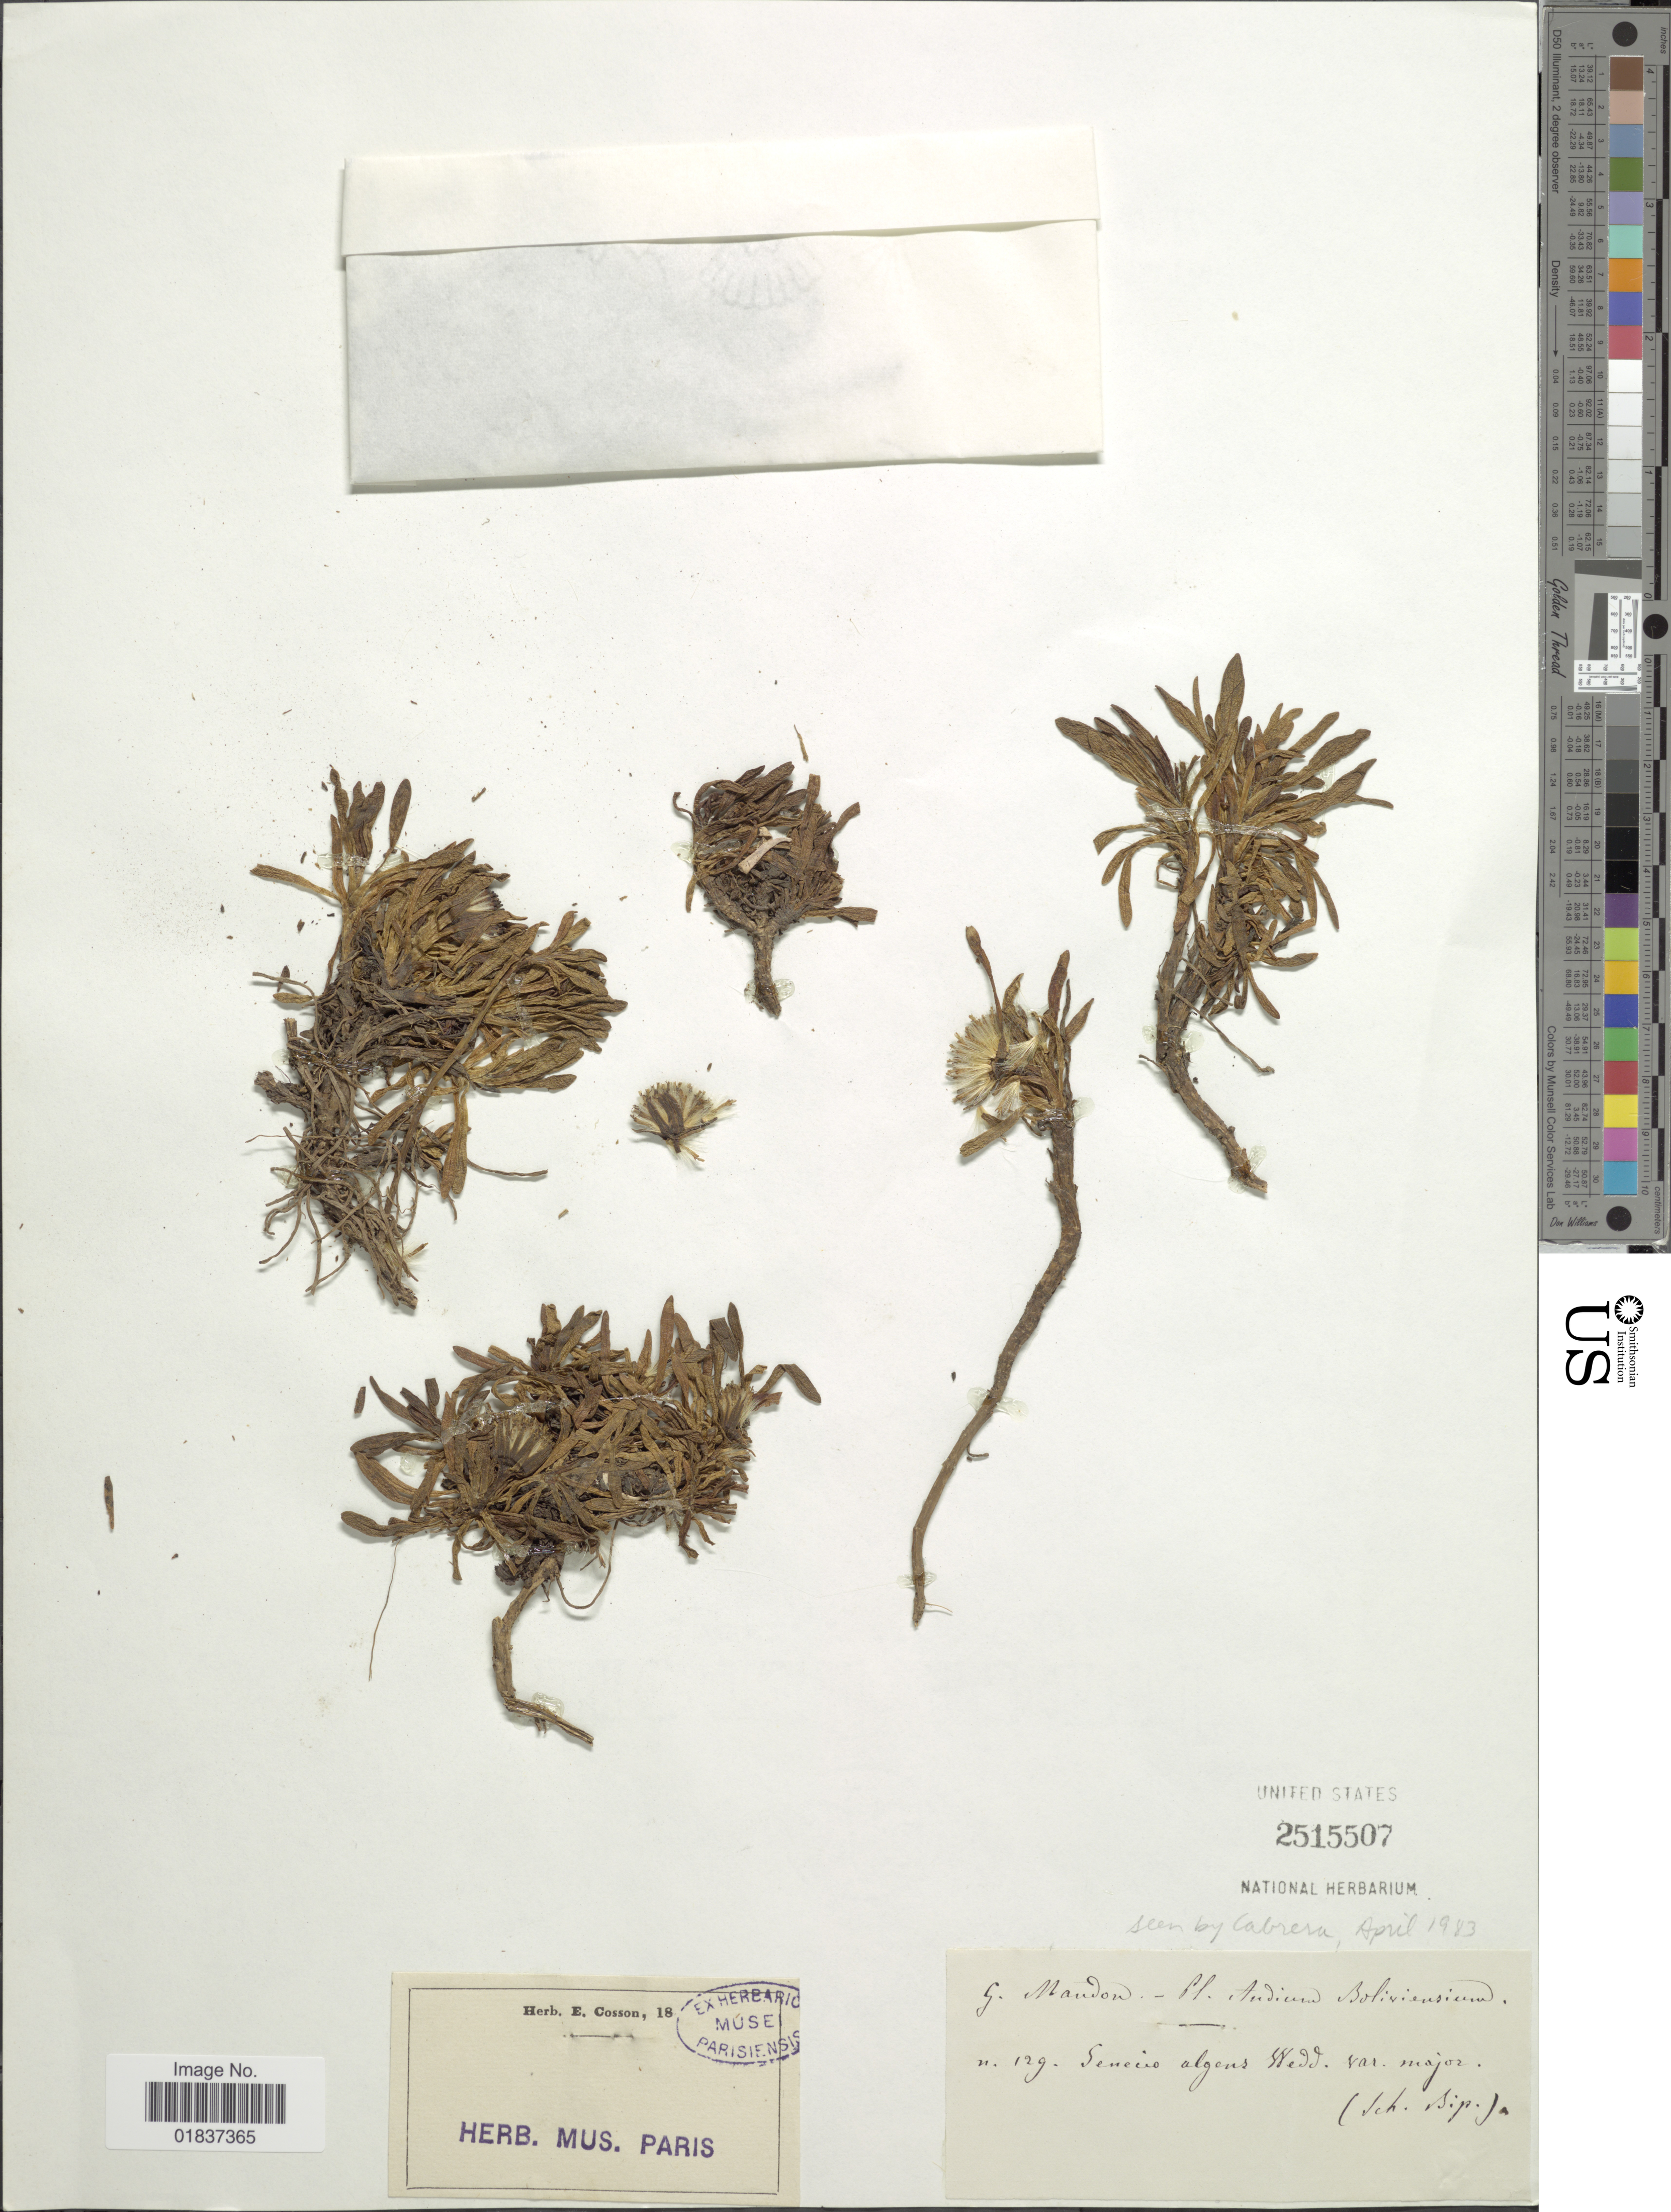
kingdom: Plantae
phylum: Tracheophyta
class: Magnoliopsida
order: Asterales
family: Asteraceae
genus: Senecio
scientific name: Senecio algens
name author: Wedd.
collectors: G. Mandon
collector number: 129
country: Bolivia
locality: Andine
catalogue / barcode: US 2515507